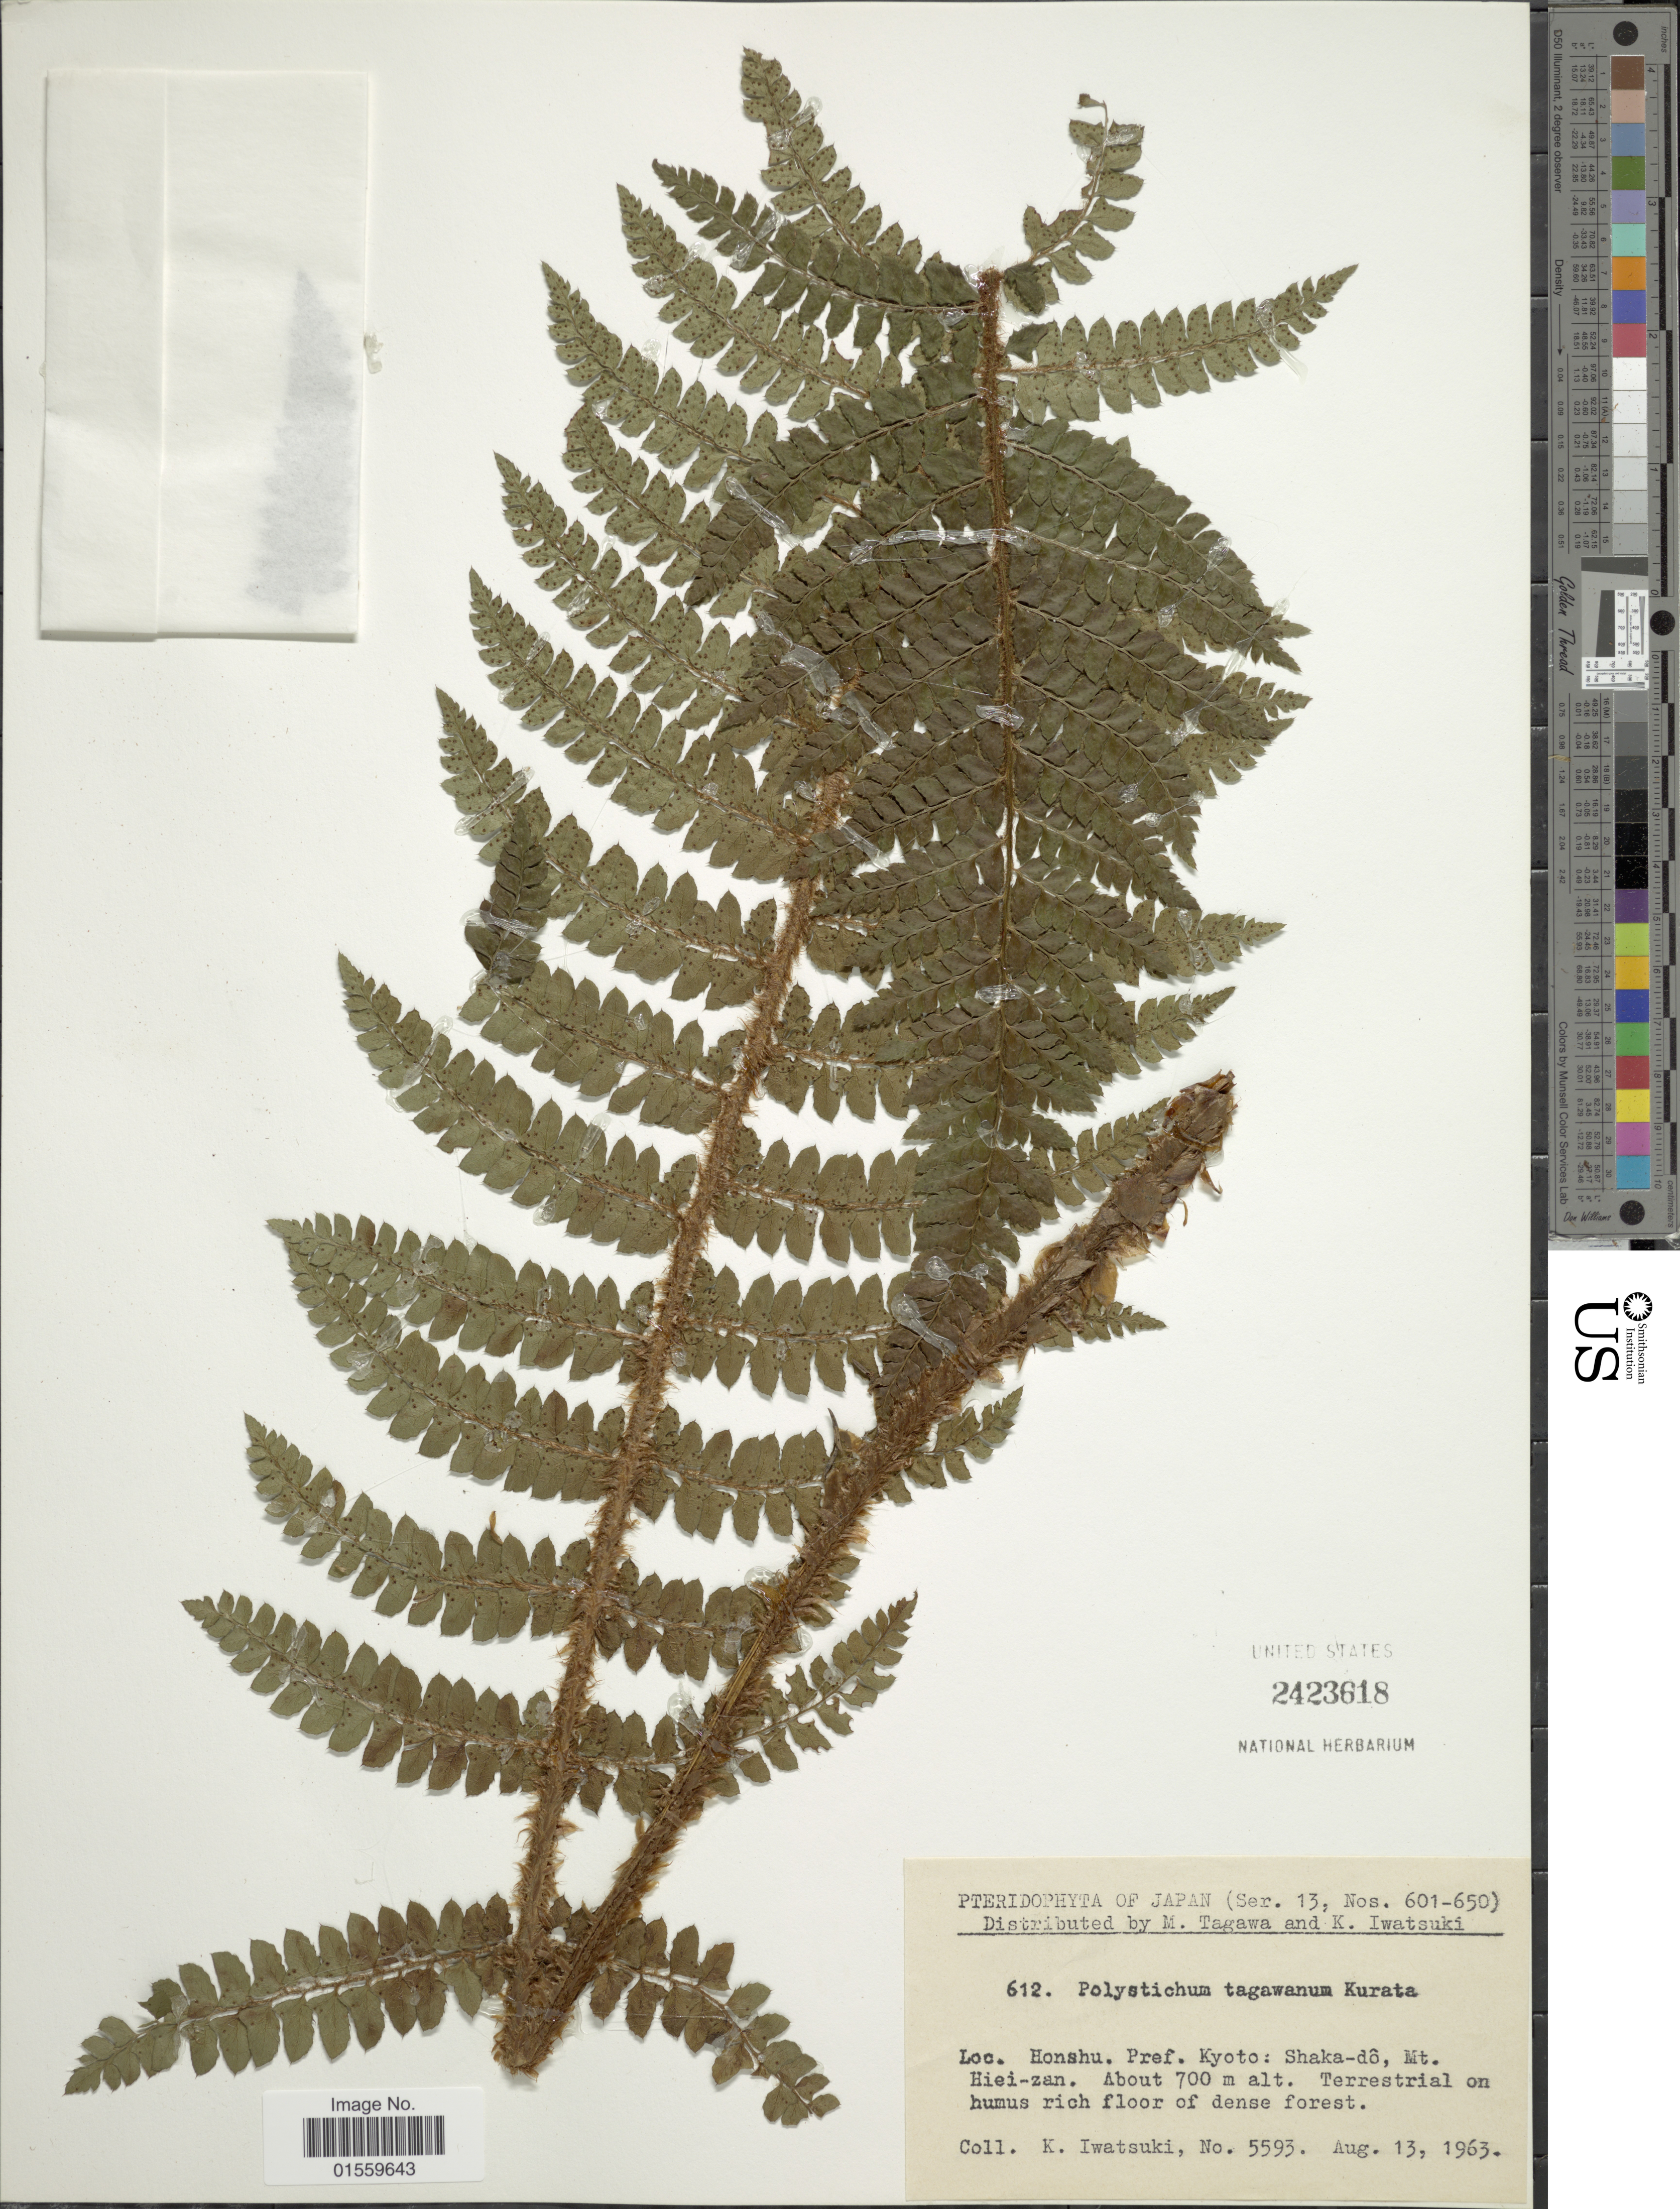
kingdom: Plantae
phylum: Tracheophyta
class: Polypodiopsida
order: Polypodiales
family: Dryopteridaceae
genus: Polystichum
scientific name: Polystichum tagawanum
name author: Sa. Kurata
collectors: K. Iwatsuki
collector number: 5593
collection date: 1963-08-13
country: Japan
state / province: Kyoto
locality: Honshu, Pref. Kyoto: Shaka-do, Mt. Hiei-zan.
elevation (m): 700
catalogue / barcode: US 2423618